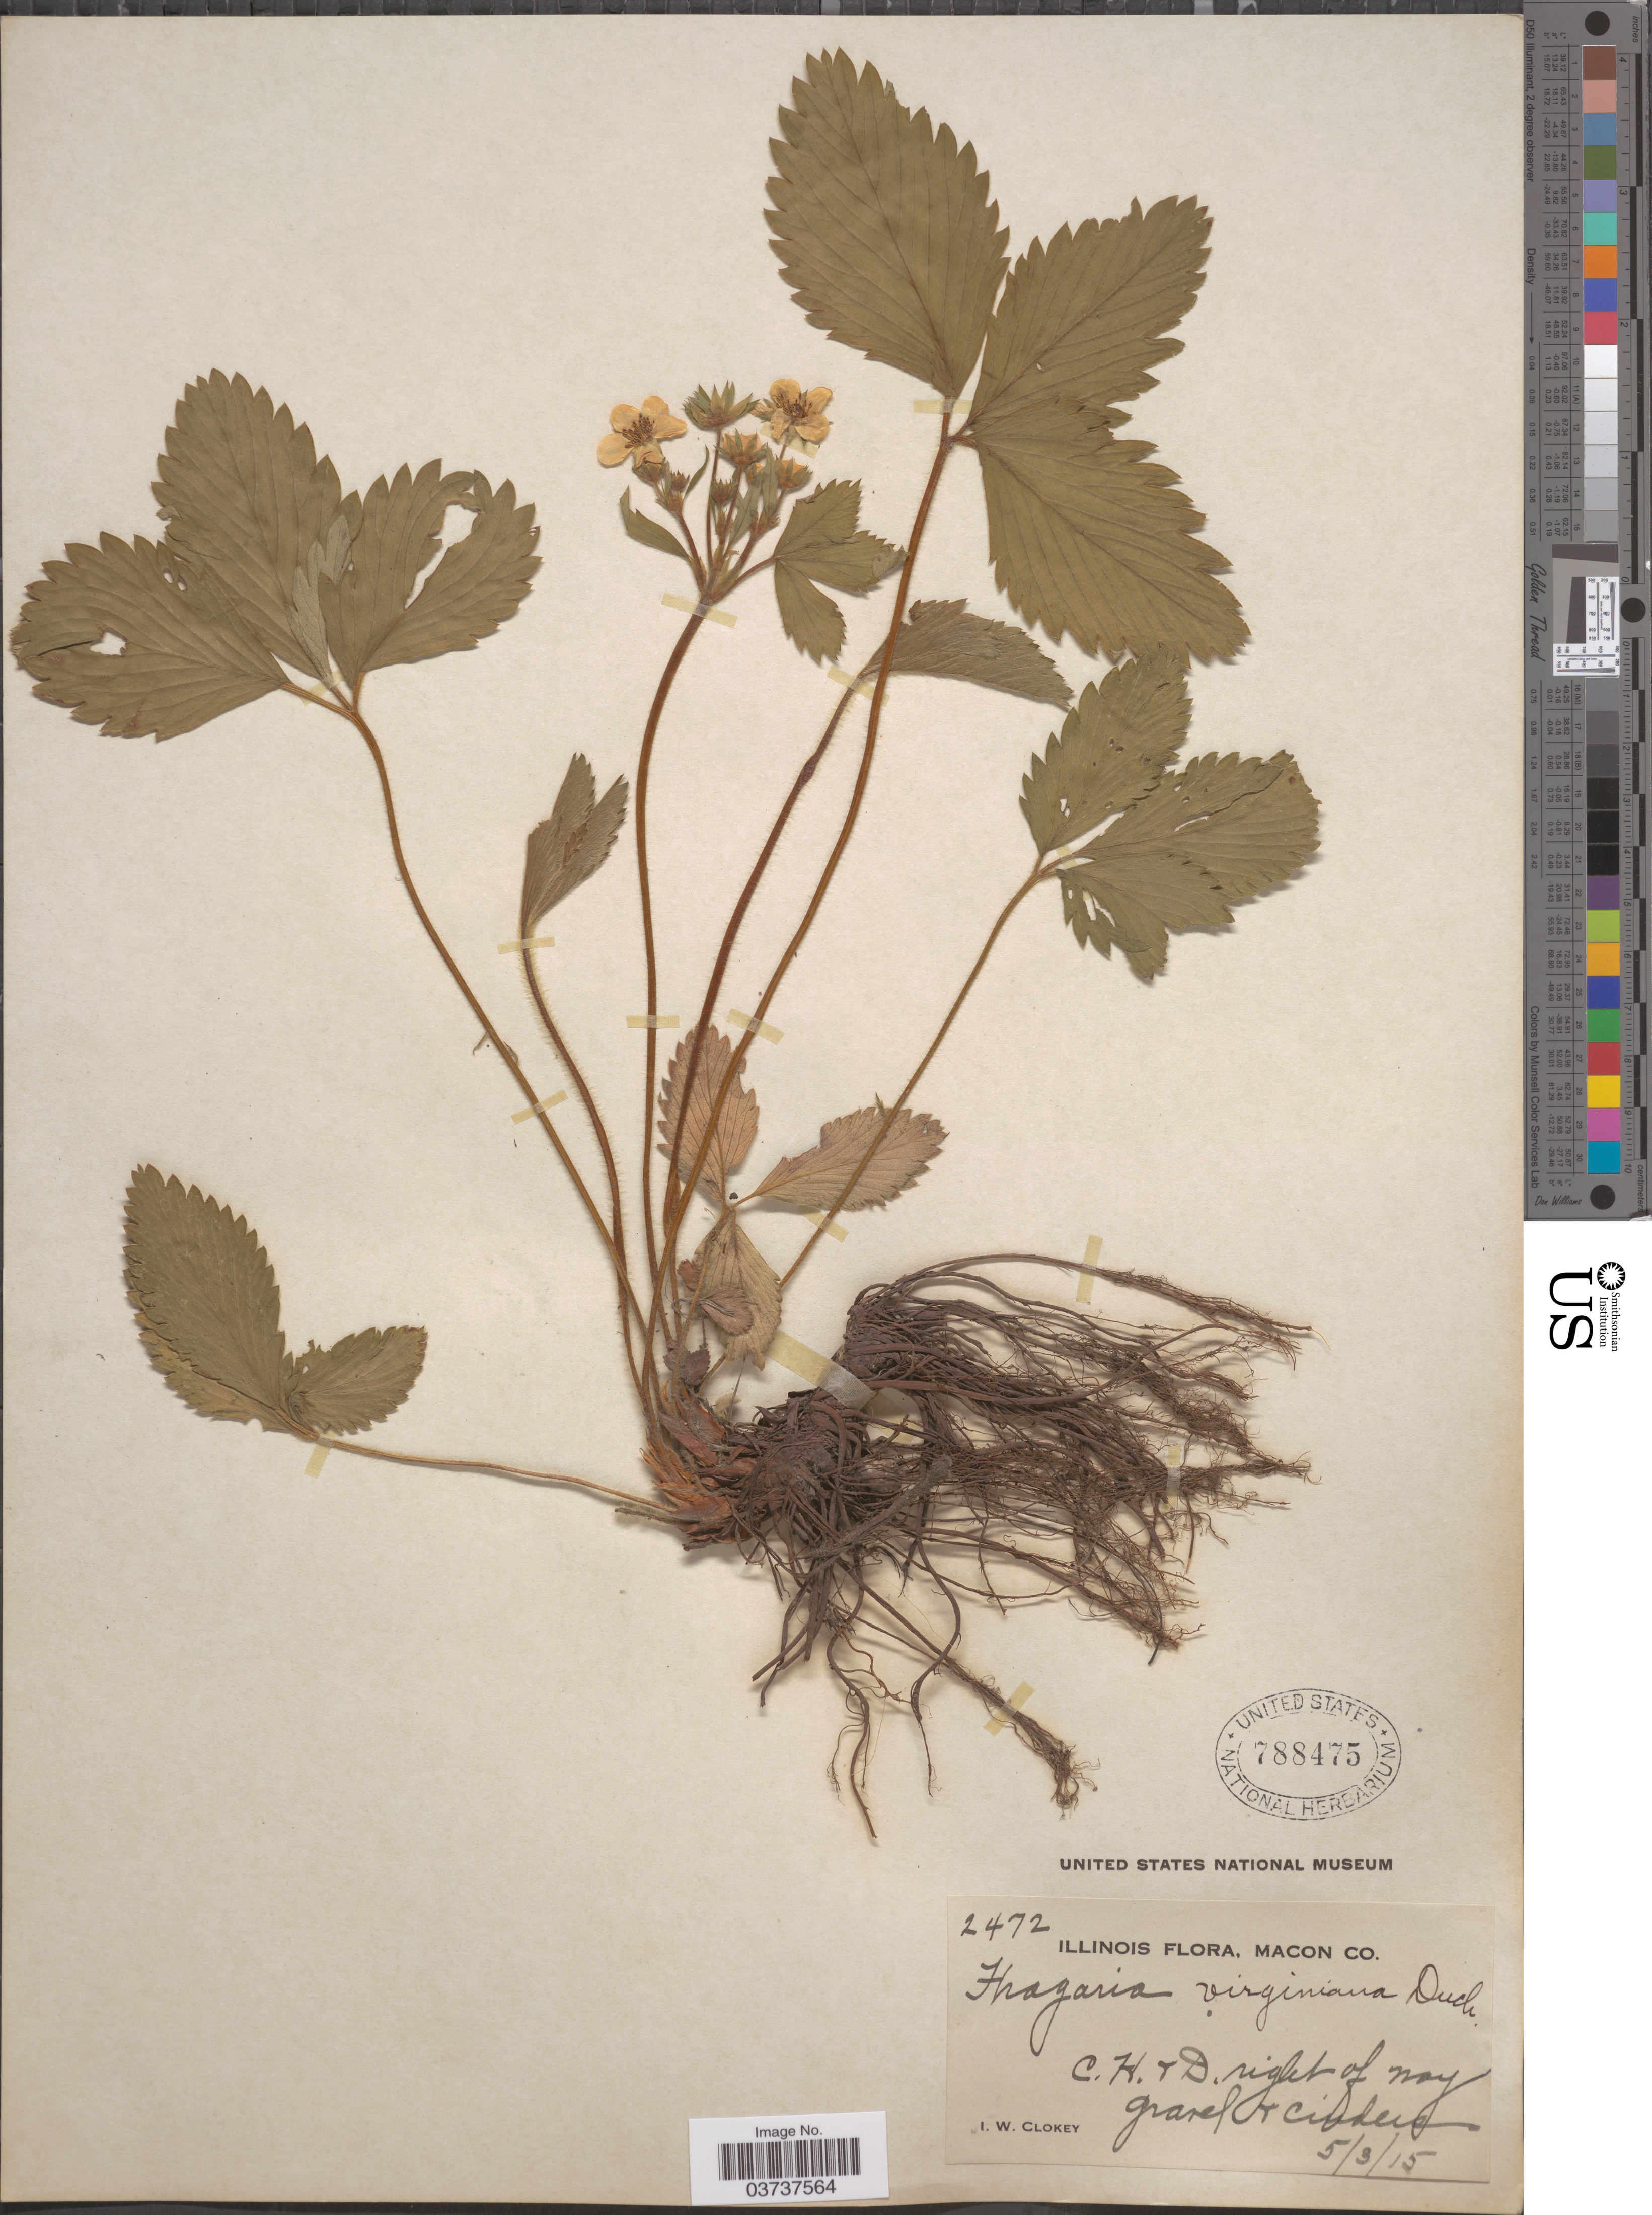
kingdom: Plantae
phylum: Tracheophyta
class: Magnoliopsida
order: Rosales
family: Rosaceae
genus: Fragaria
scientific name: Fragaria virginiana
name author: Mill.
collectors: I. W. Clokey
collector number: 2472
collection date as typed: Transcribed d/m/y: 3/5/15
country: United States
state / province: Illinois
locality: Macon Co. C. H. & D. right of way.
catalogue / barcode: US 788475